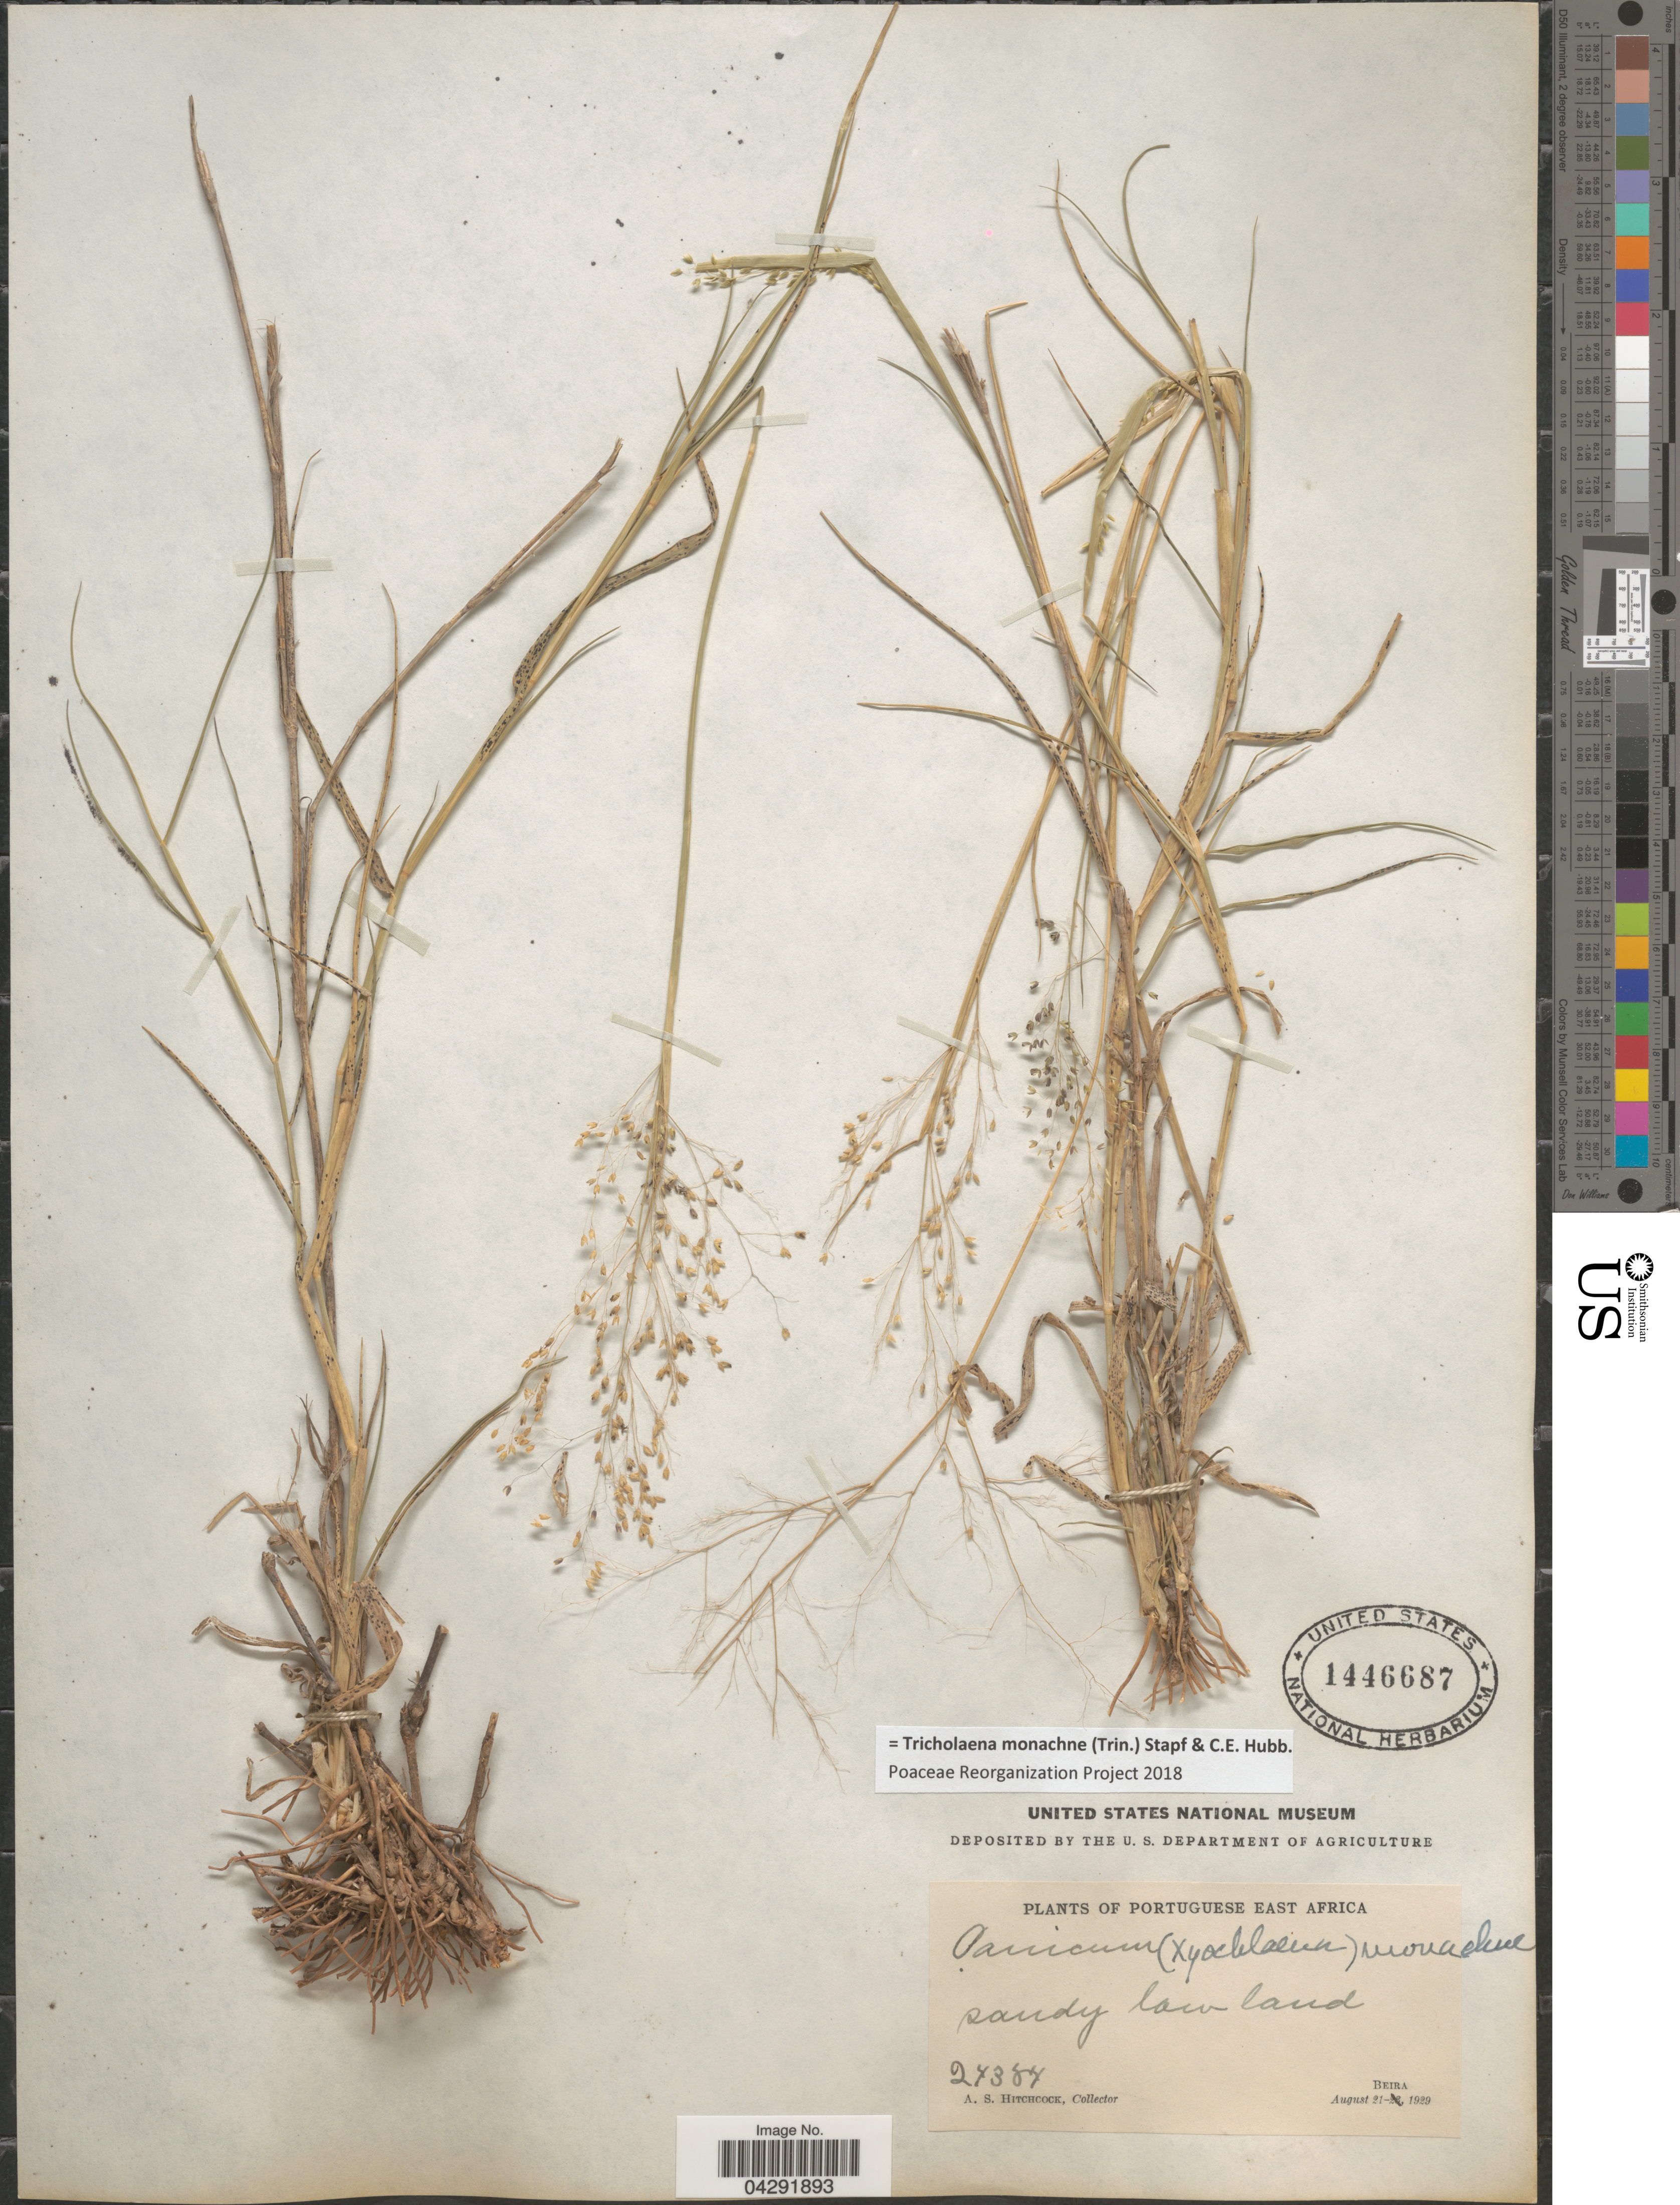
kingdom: Plantae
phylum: Tracheophyta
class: Liliopsida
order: Poales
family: Poaceae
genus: Tricholaena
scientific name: Tricholaena monachne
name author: (Trin.) Stapf & C.E. Hubb.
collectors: A. S. Hitchcock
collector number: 24384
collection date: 1929-08-21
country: Mozambique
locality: Portuguese East Africa. Sandy low land. Beira.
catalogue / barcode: US 1446687